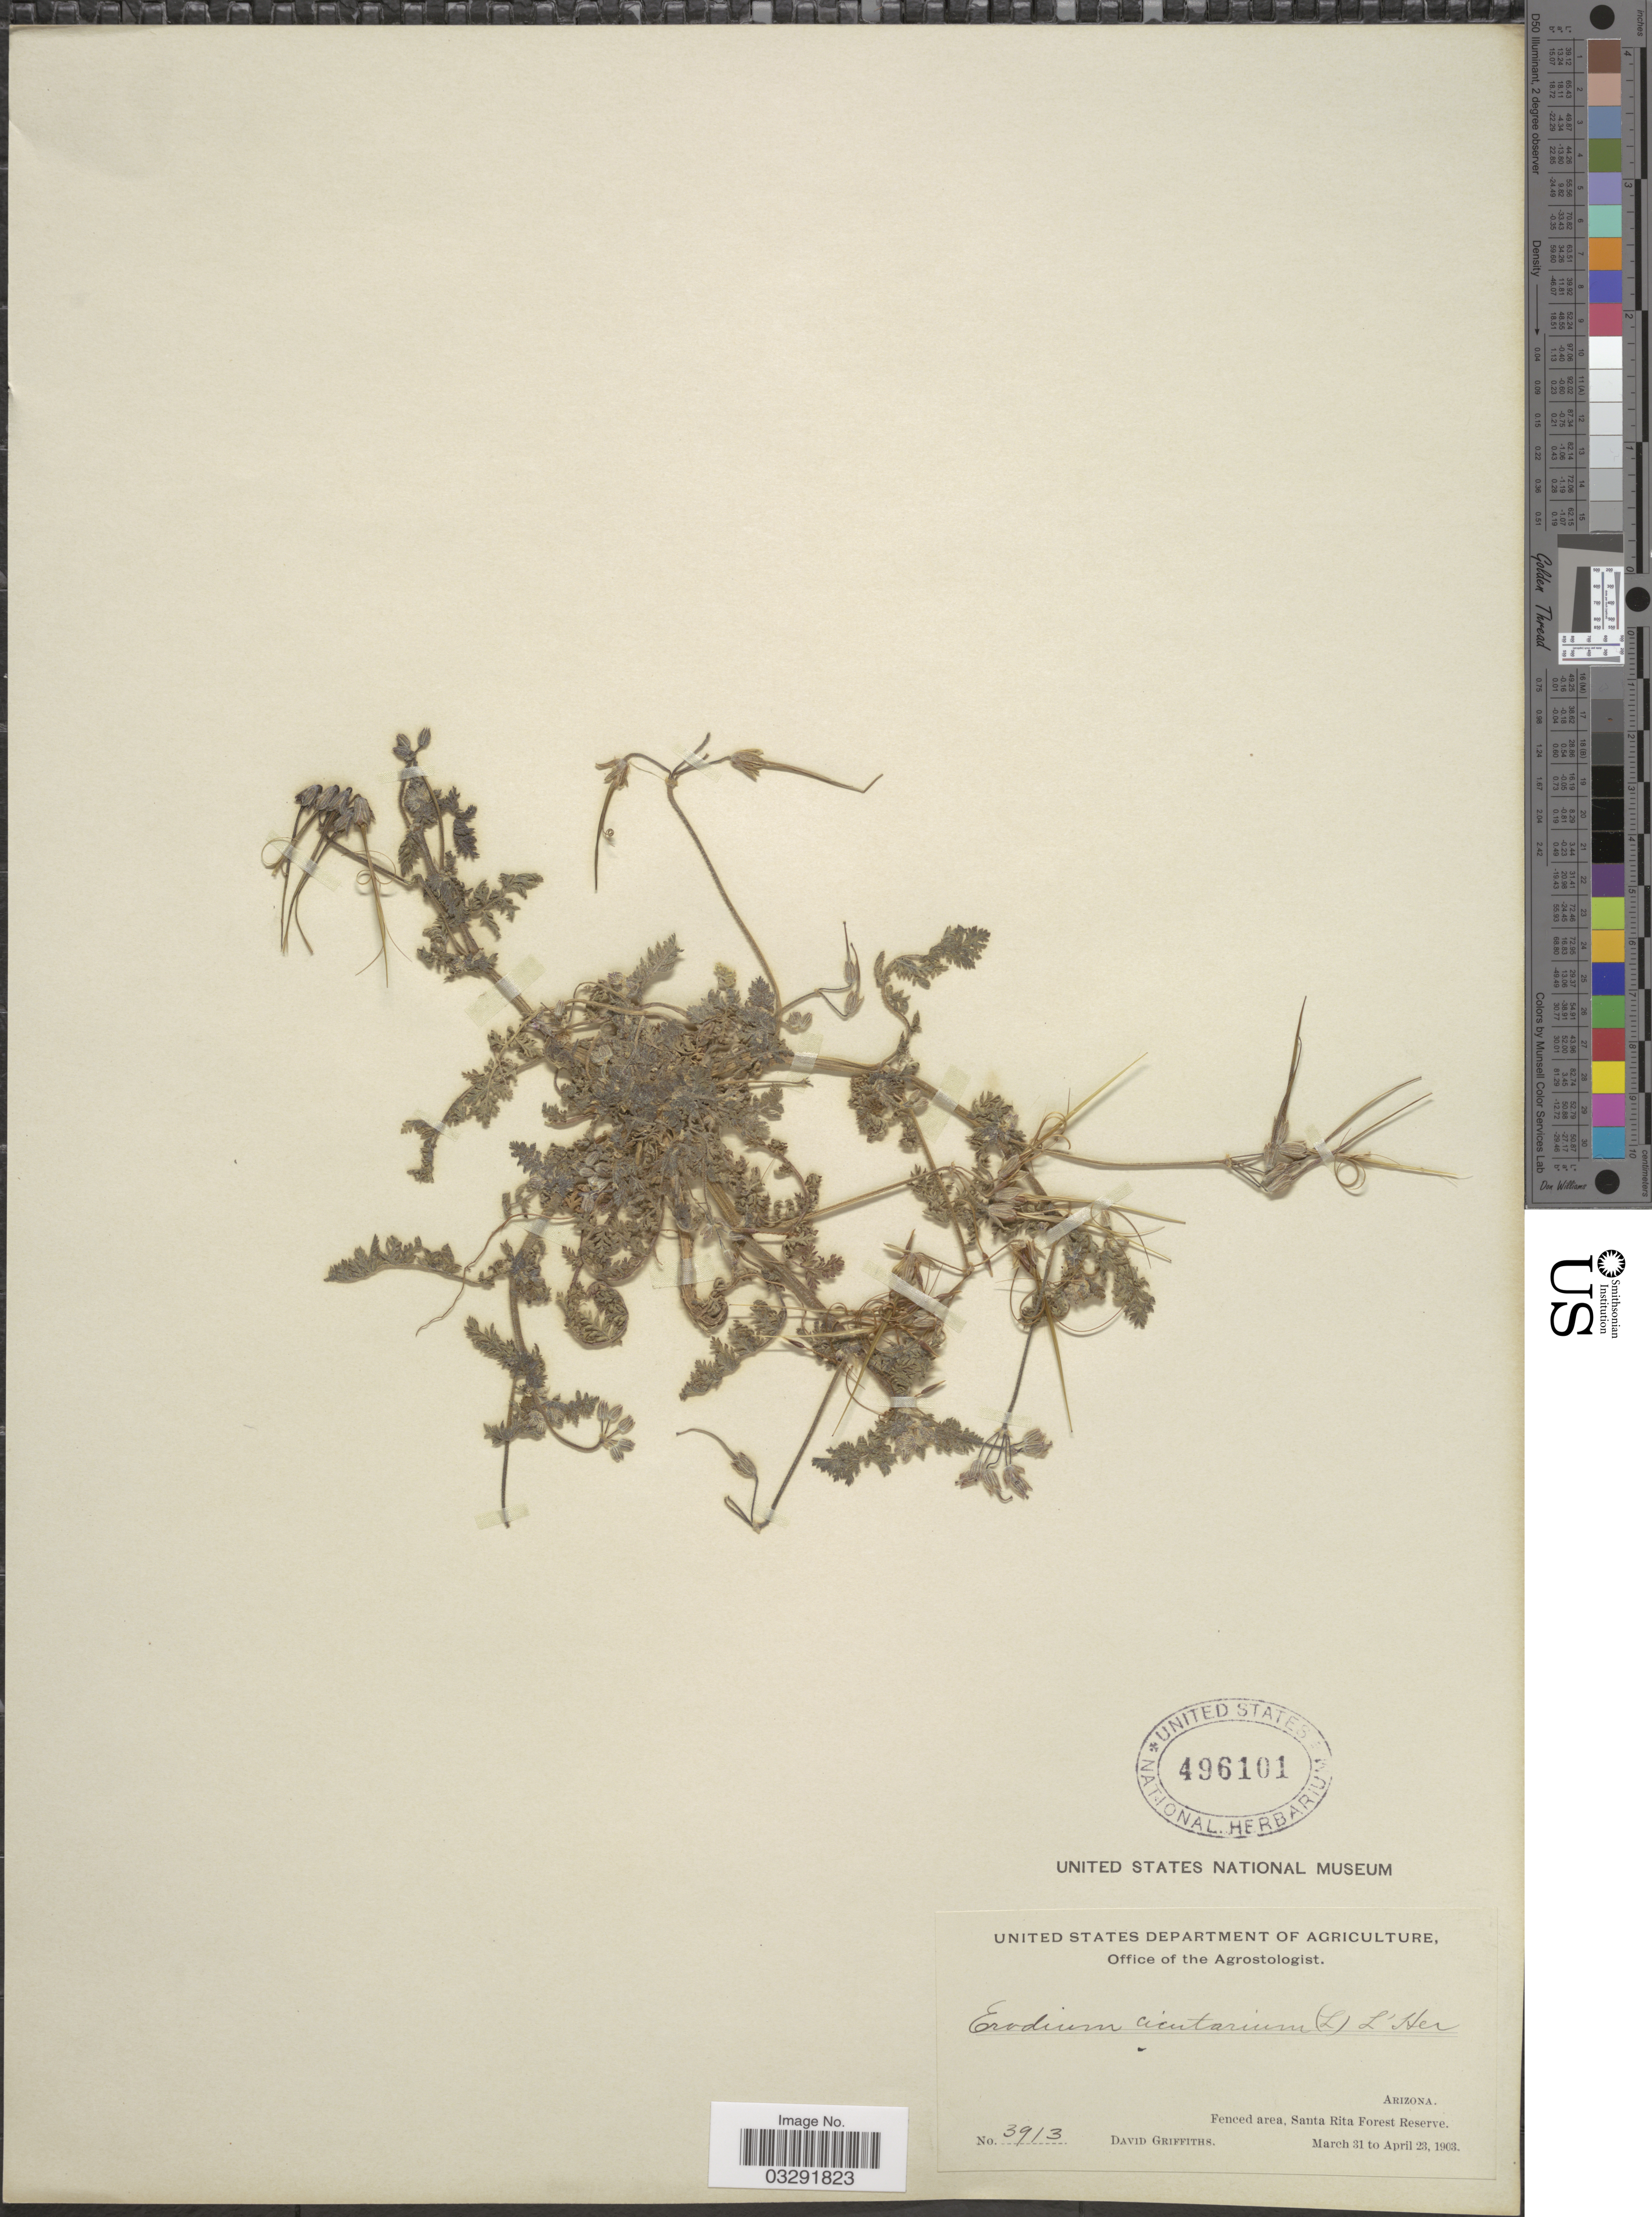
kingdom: Plantae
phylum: Tracheophyta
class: Magnoliopsida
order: Geraniales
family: Geraniaceae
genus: Erodium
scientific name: Erodium cicutarium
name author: (L.) L'Hér.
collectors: D. Griffiths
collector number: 3913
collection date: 1903-03-31/1903-04-23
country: United States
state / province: Arizona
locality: Fenced area, Santa Rita Forest Reserve.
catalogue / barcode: US 496101